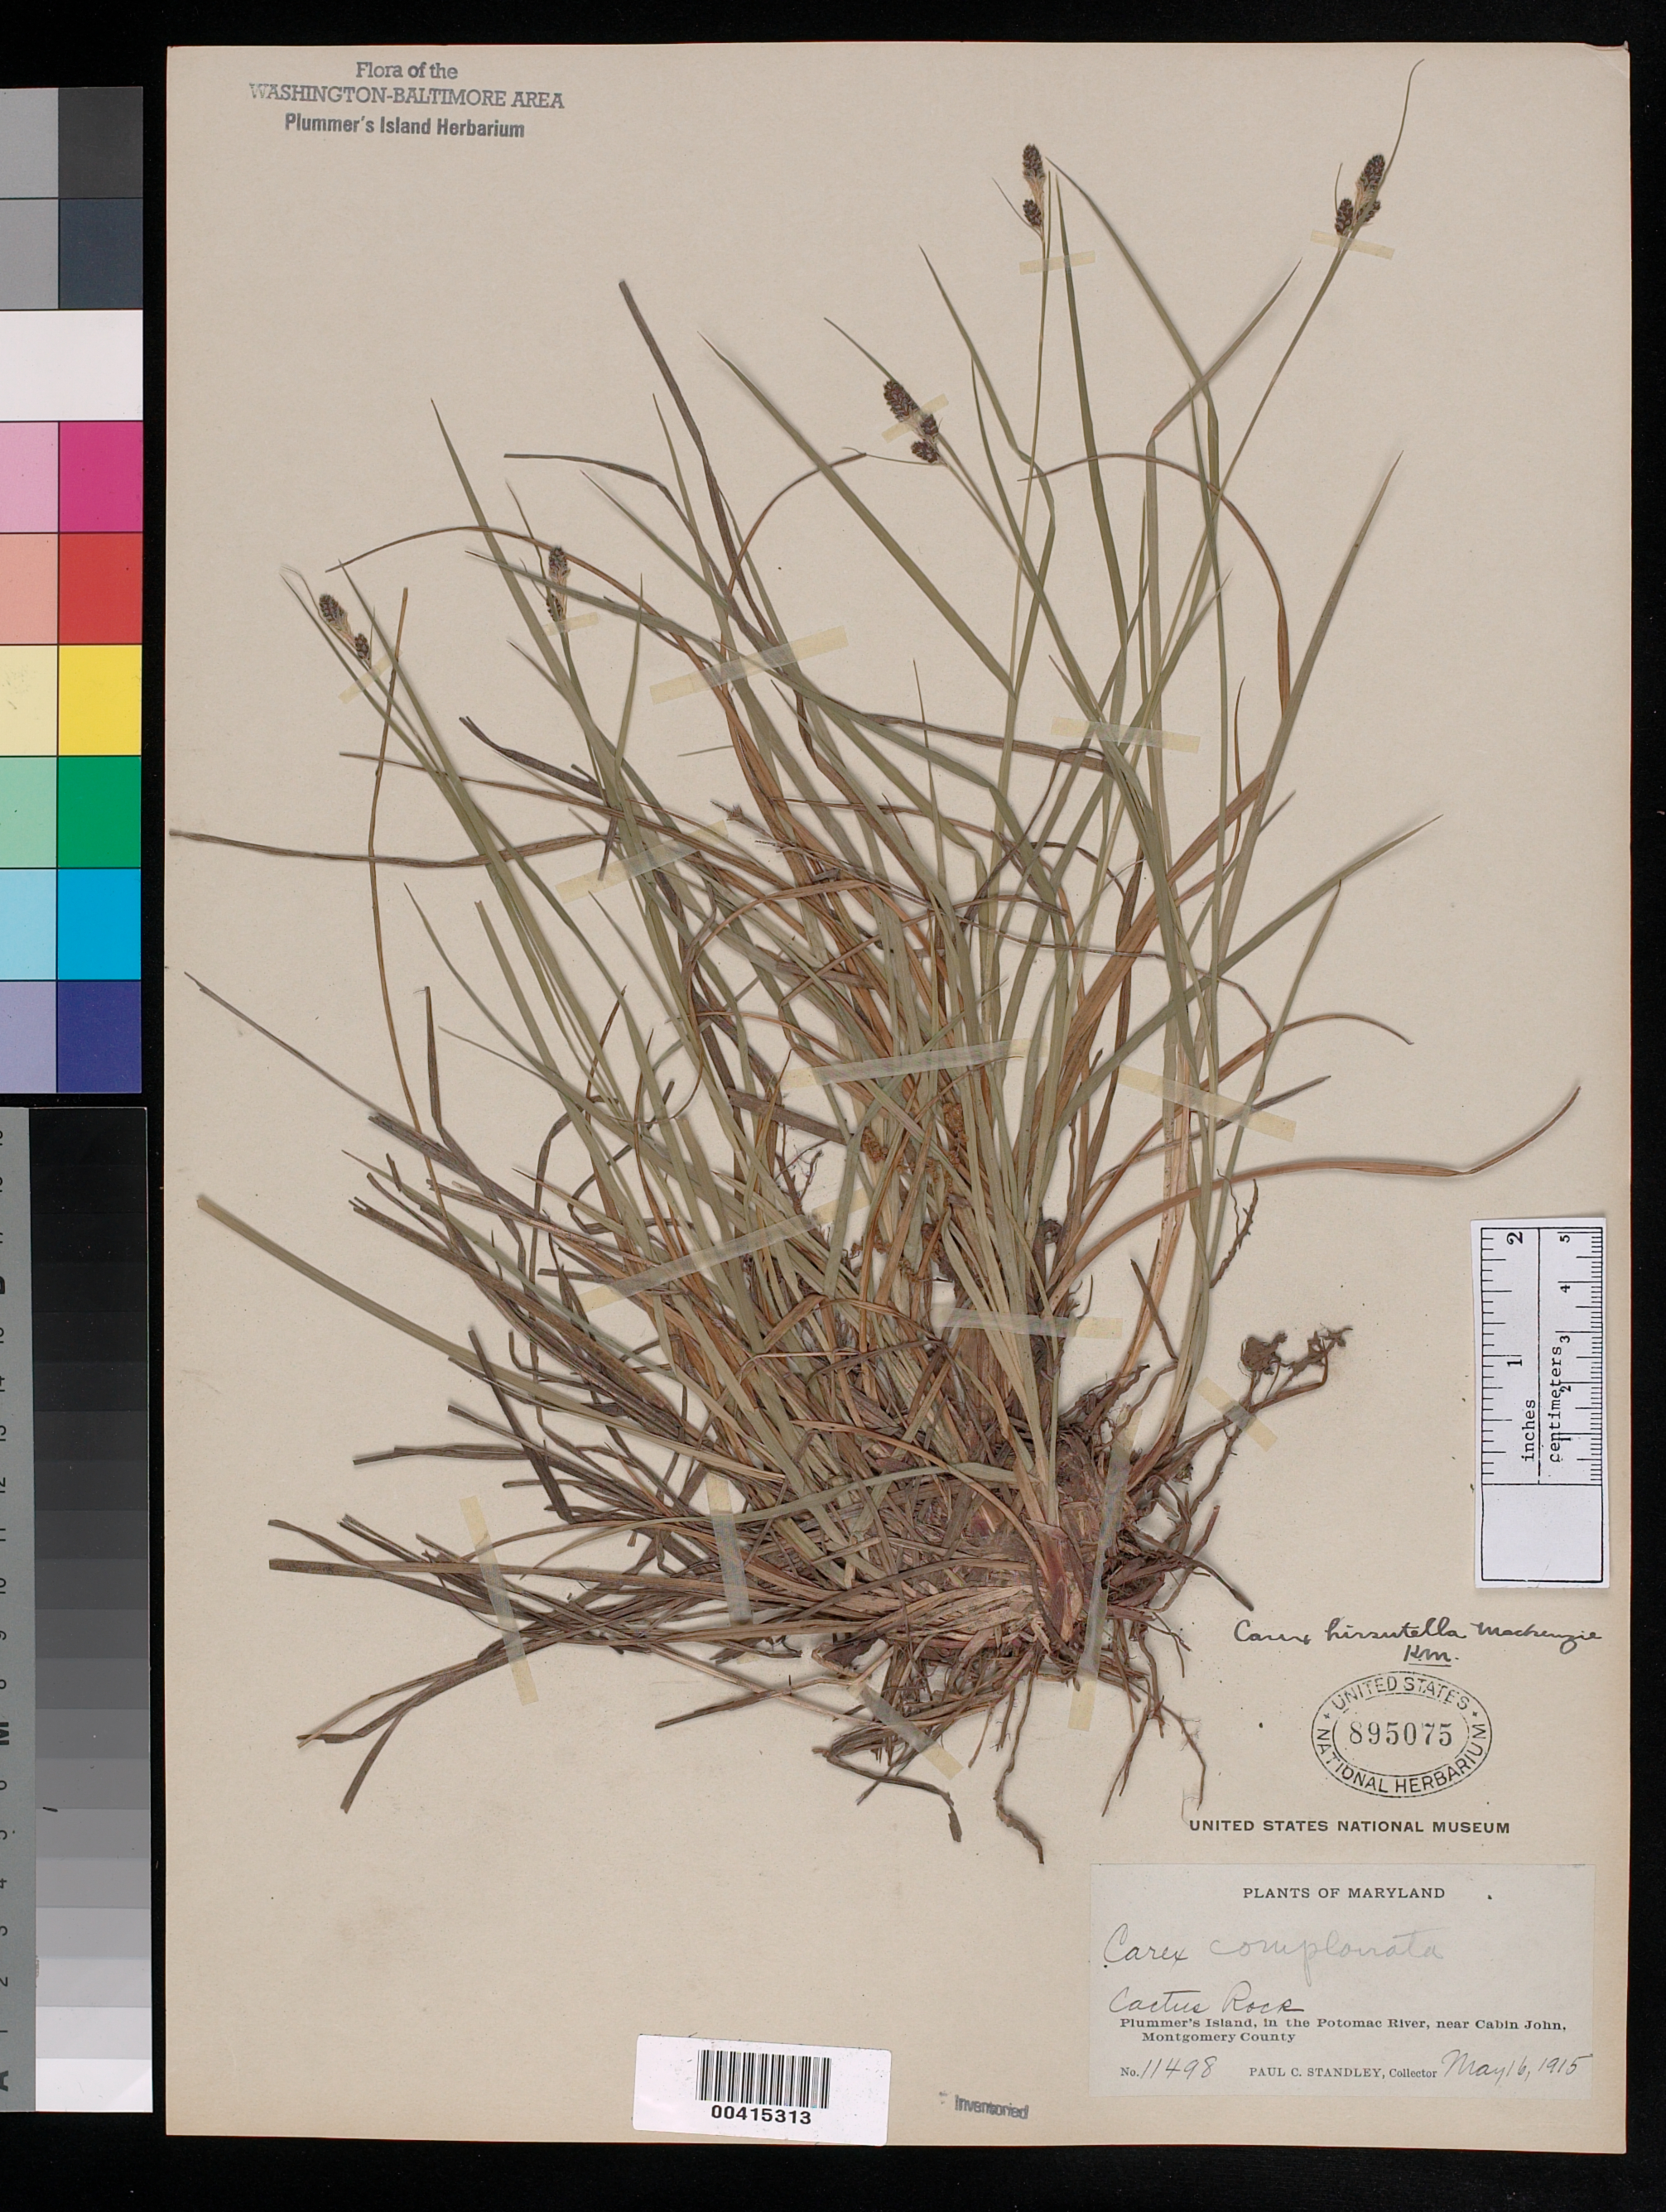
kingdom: Plantae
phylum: Tracheophyta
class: Liliopsida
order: Poales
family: Cyperaceae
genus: Carex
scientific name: Carex hirsutella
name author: Mack.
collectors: P. C. Standley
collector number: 11498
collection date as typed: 16 May 1915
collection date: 1915-05-16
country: United States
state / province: Maryland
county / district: Montgomery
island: Plummers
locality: Plummer's Island; Cactus Rock Plummers Island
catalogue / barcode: US 895075